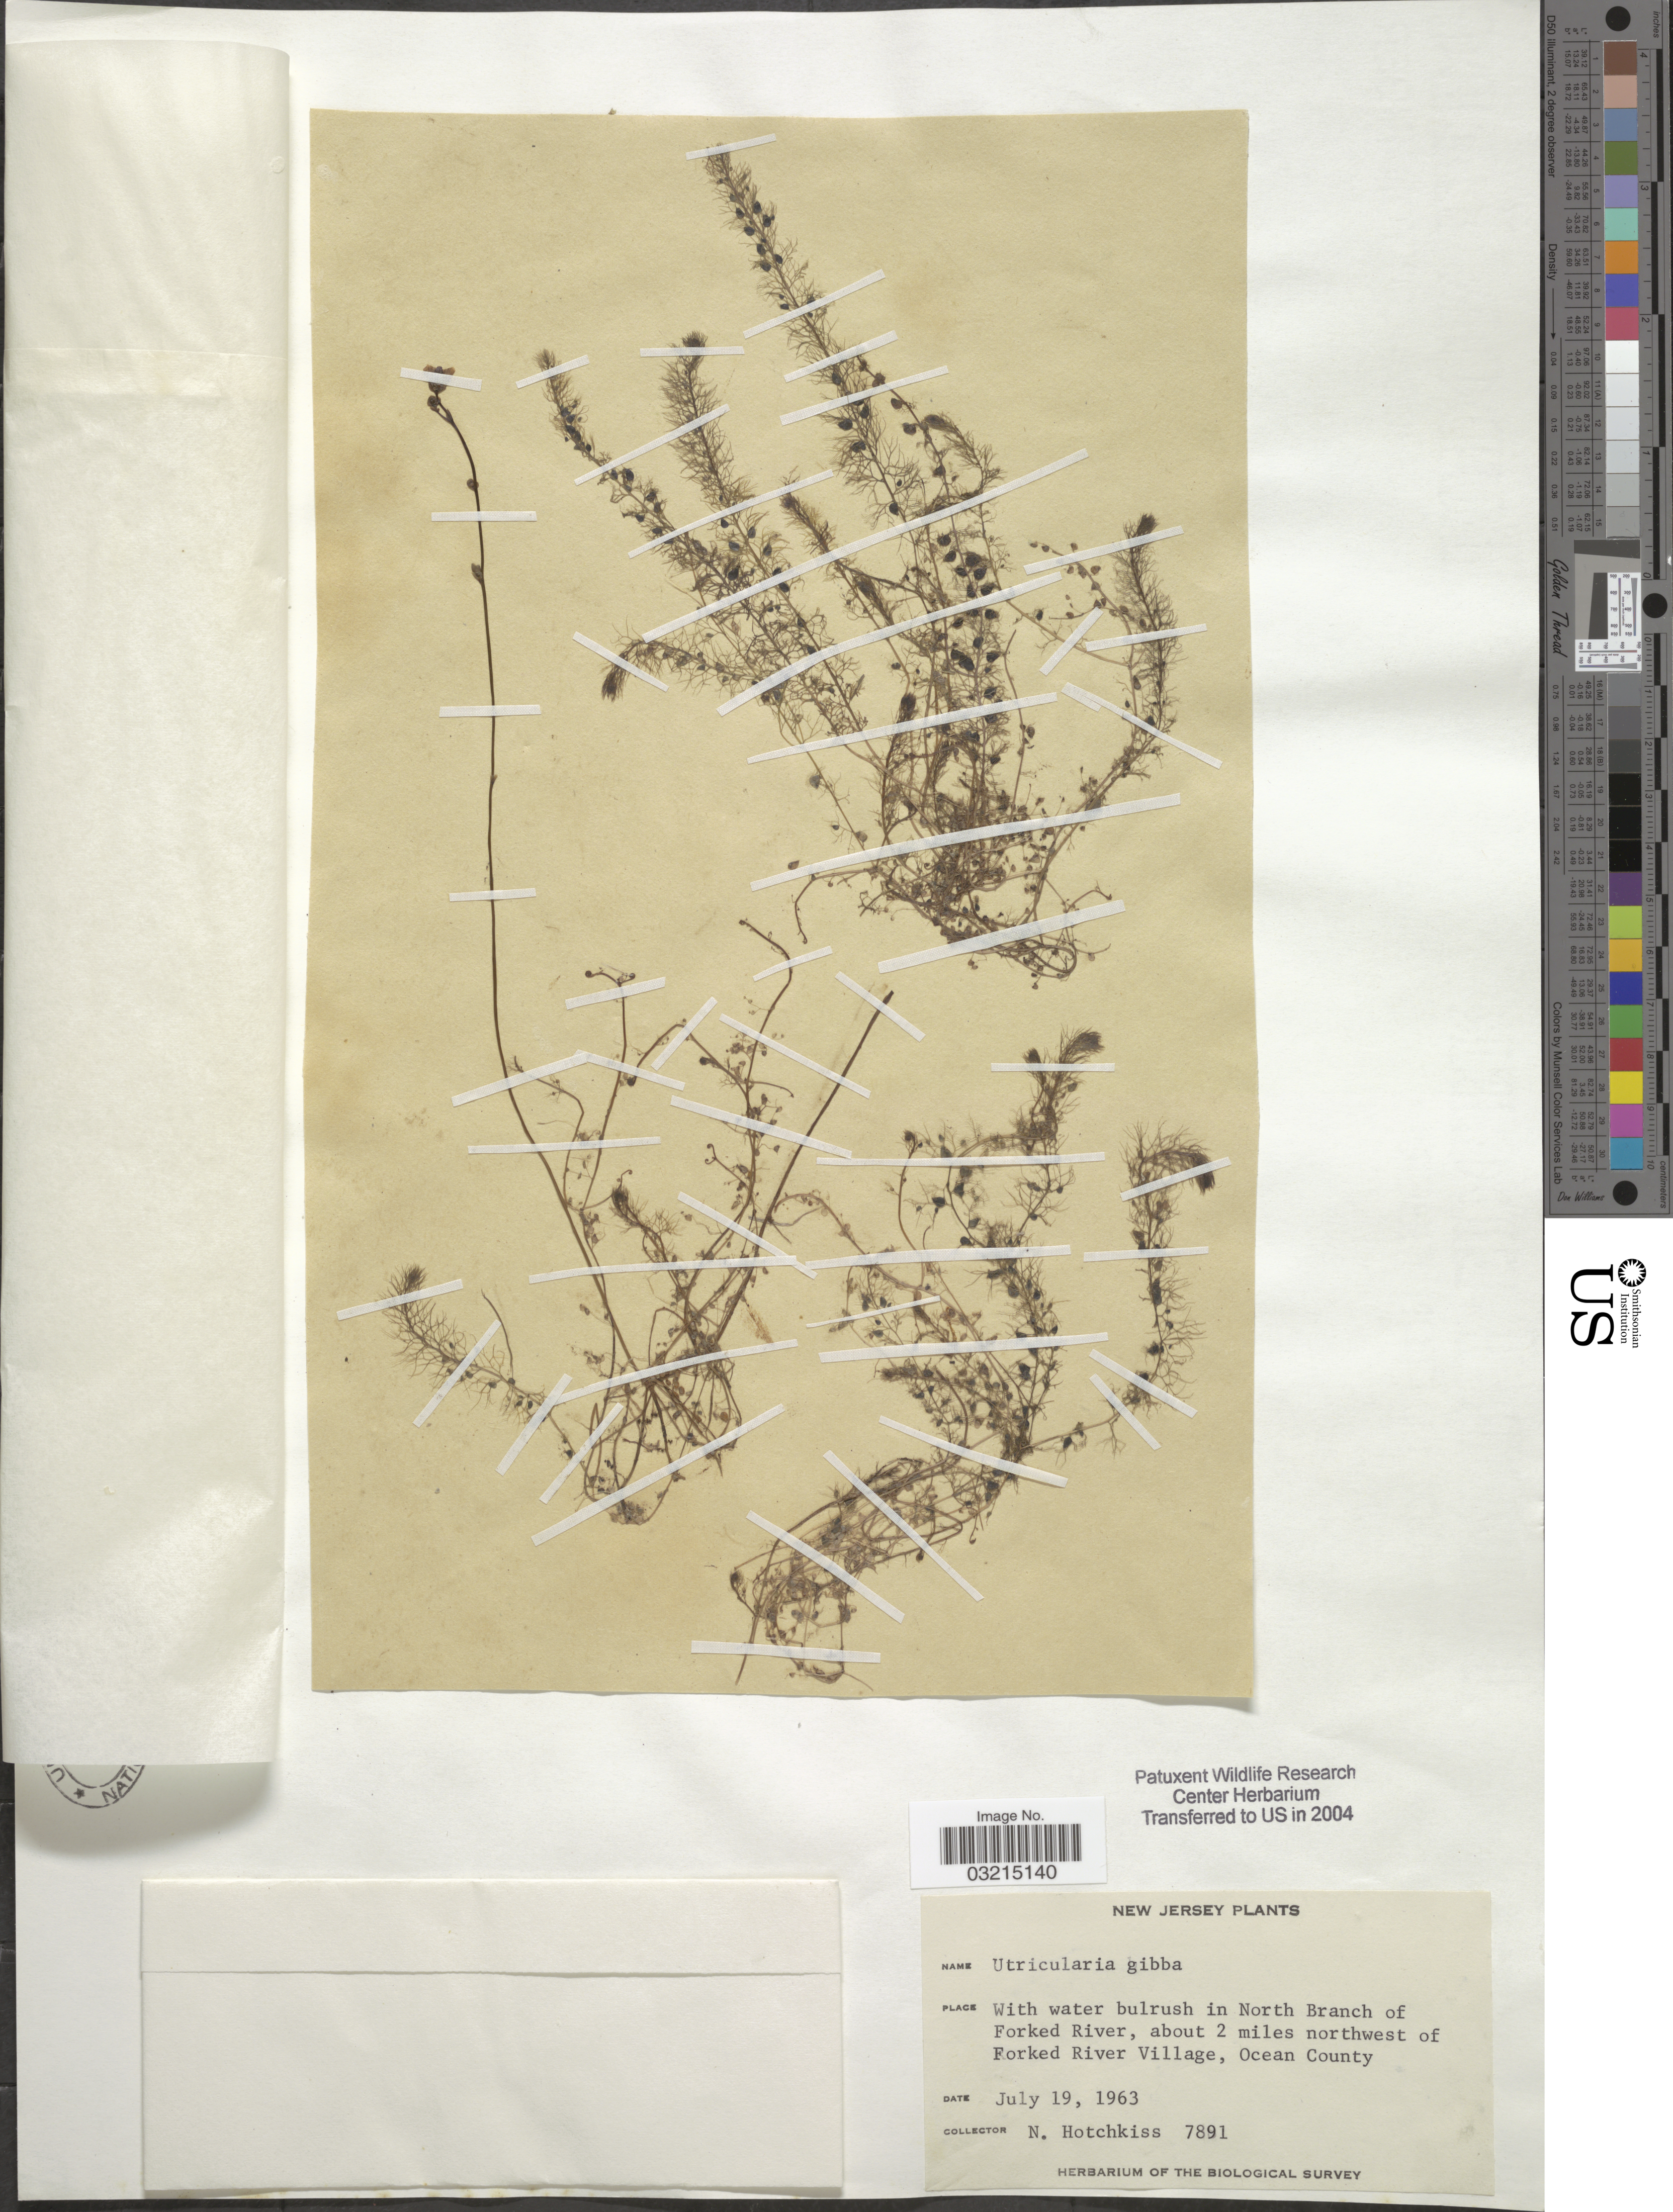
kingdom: Plantae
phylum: Tracheophyta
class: Magnoliopsida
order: Lamiales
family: Lentibulariaceae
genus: Utricularia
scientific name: Utricularia gibba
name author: L.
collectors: N. Hotchkiss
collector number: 7891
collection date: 1963-07-19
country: United States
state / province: New Jersey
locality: With water bulrush in North Branch of Forked River, about 2 miles northwest of Forked River Village, Ocean County.